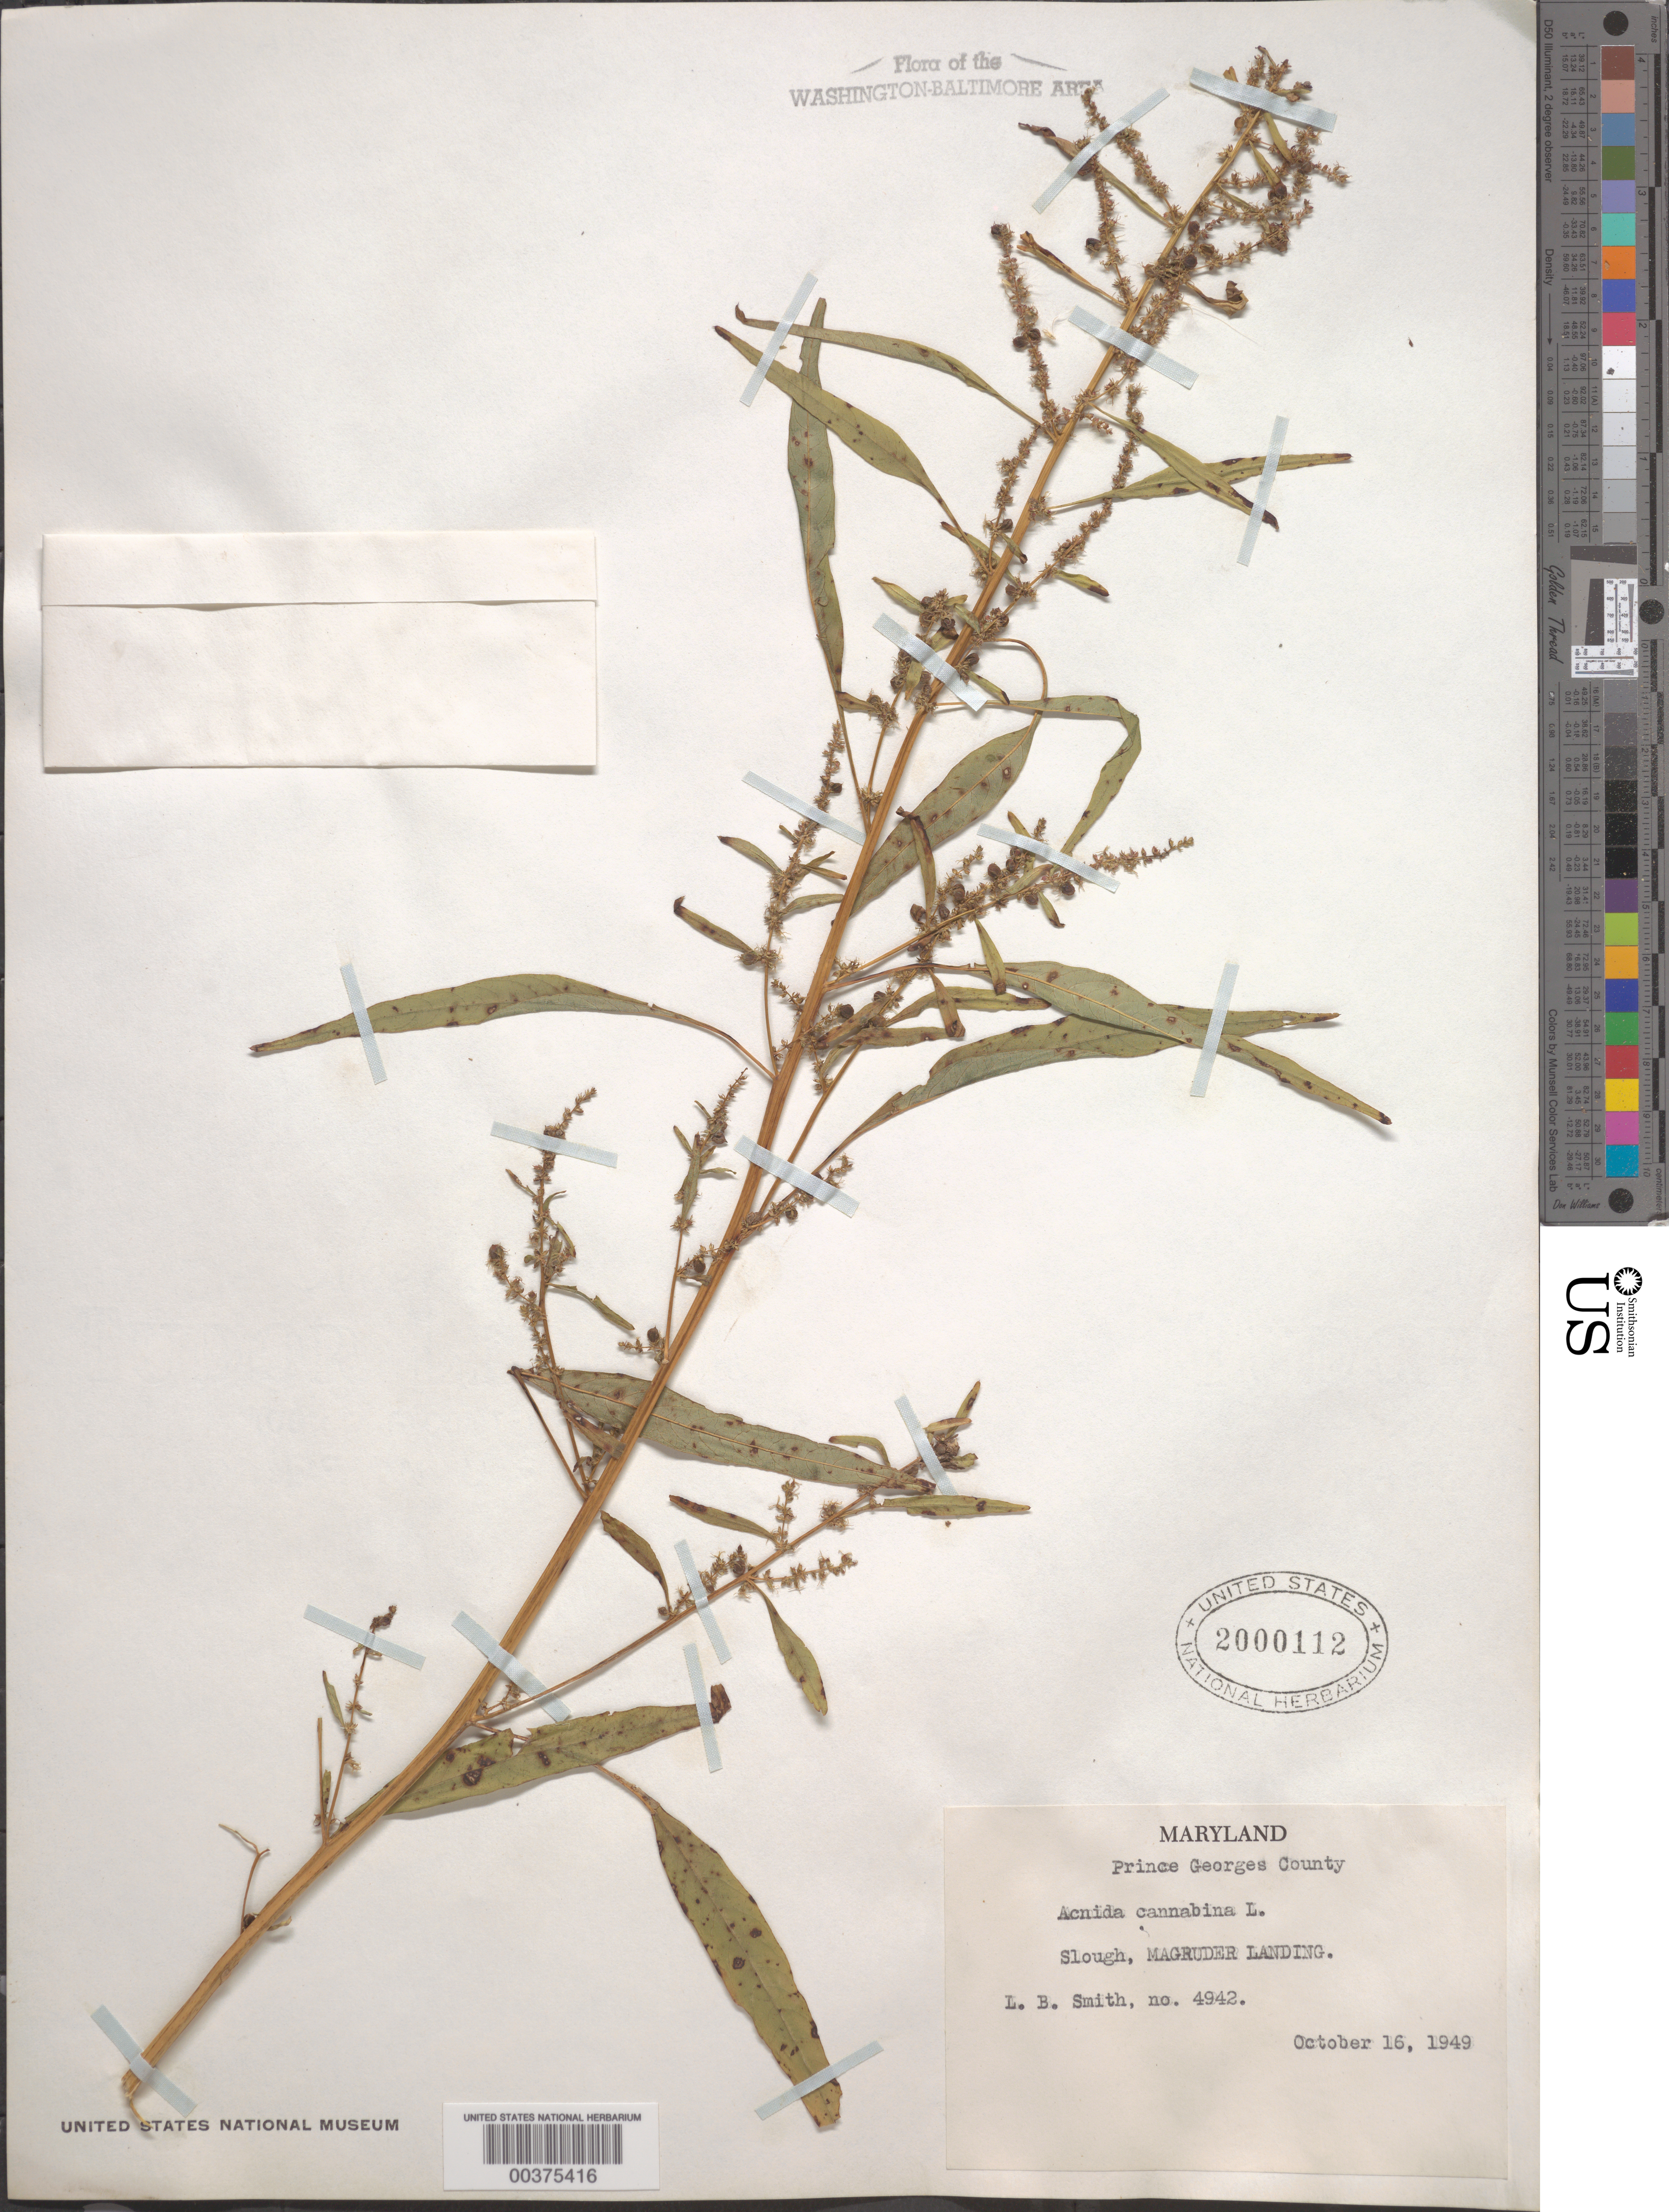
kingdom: Plantae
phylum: Tracheophyta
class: Magnoliopsida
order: Caryophyllales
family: Amaranthaceae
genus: Amaranthus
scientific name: Amaranthus cannabinus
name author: (L.) E.G. F. Sauer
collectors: L. Smith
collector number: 4942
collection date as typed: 16 Oct 1949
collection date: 1949-10-16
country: United States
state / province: Maryland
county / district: Prince George's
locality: Magruder Landing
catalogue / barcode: US 2000112